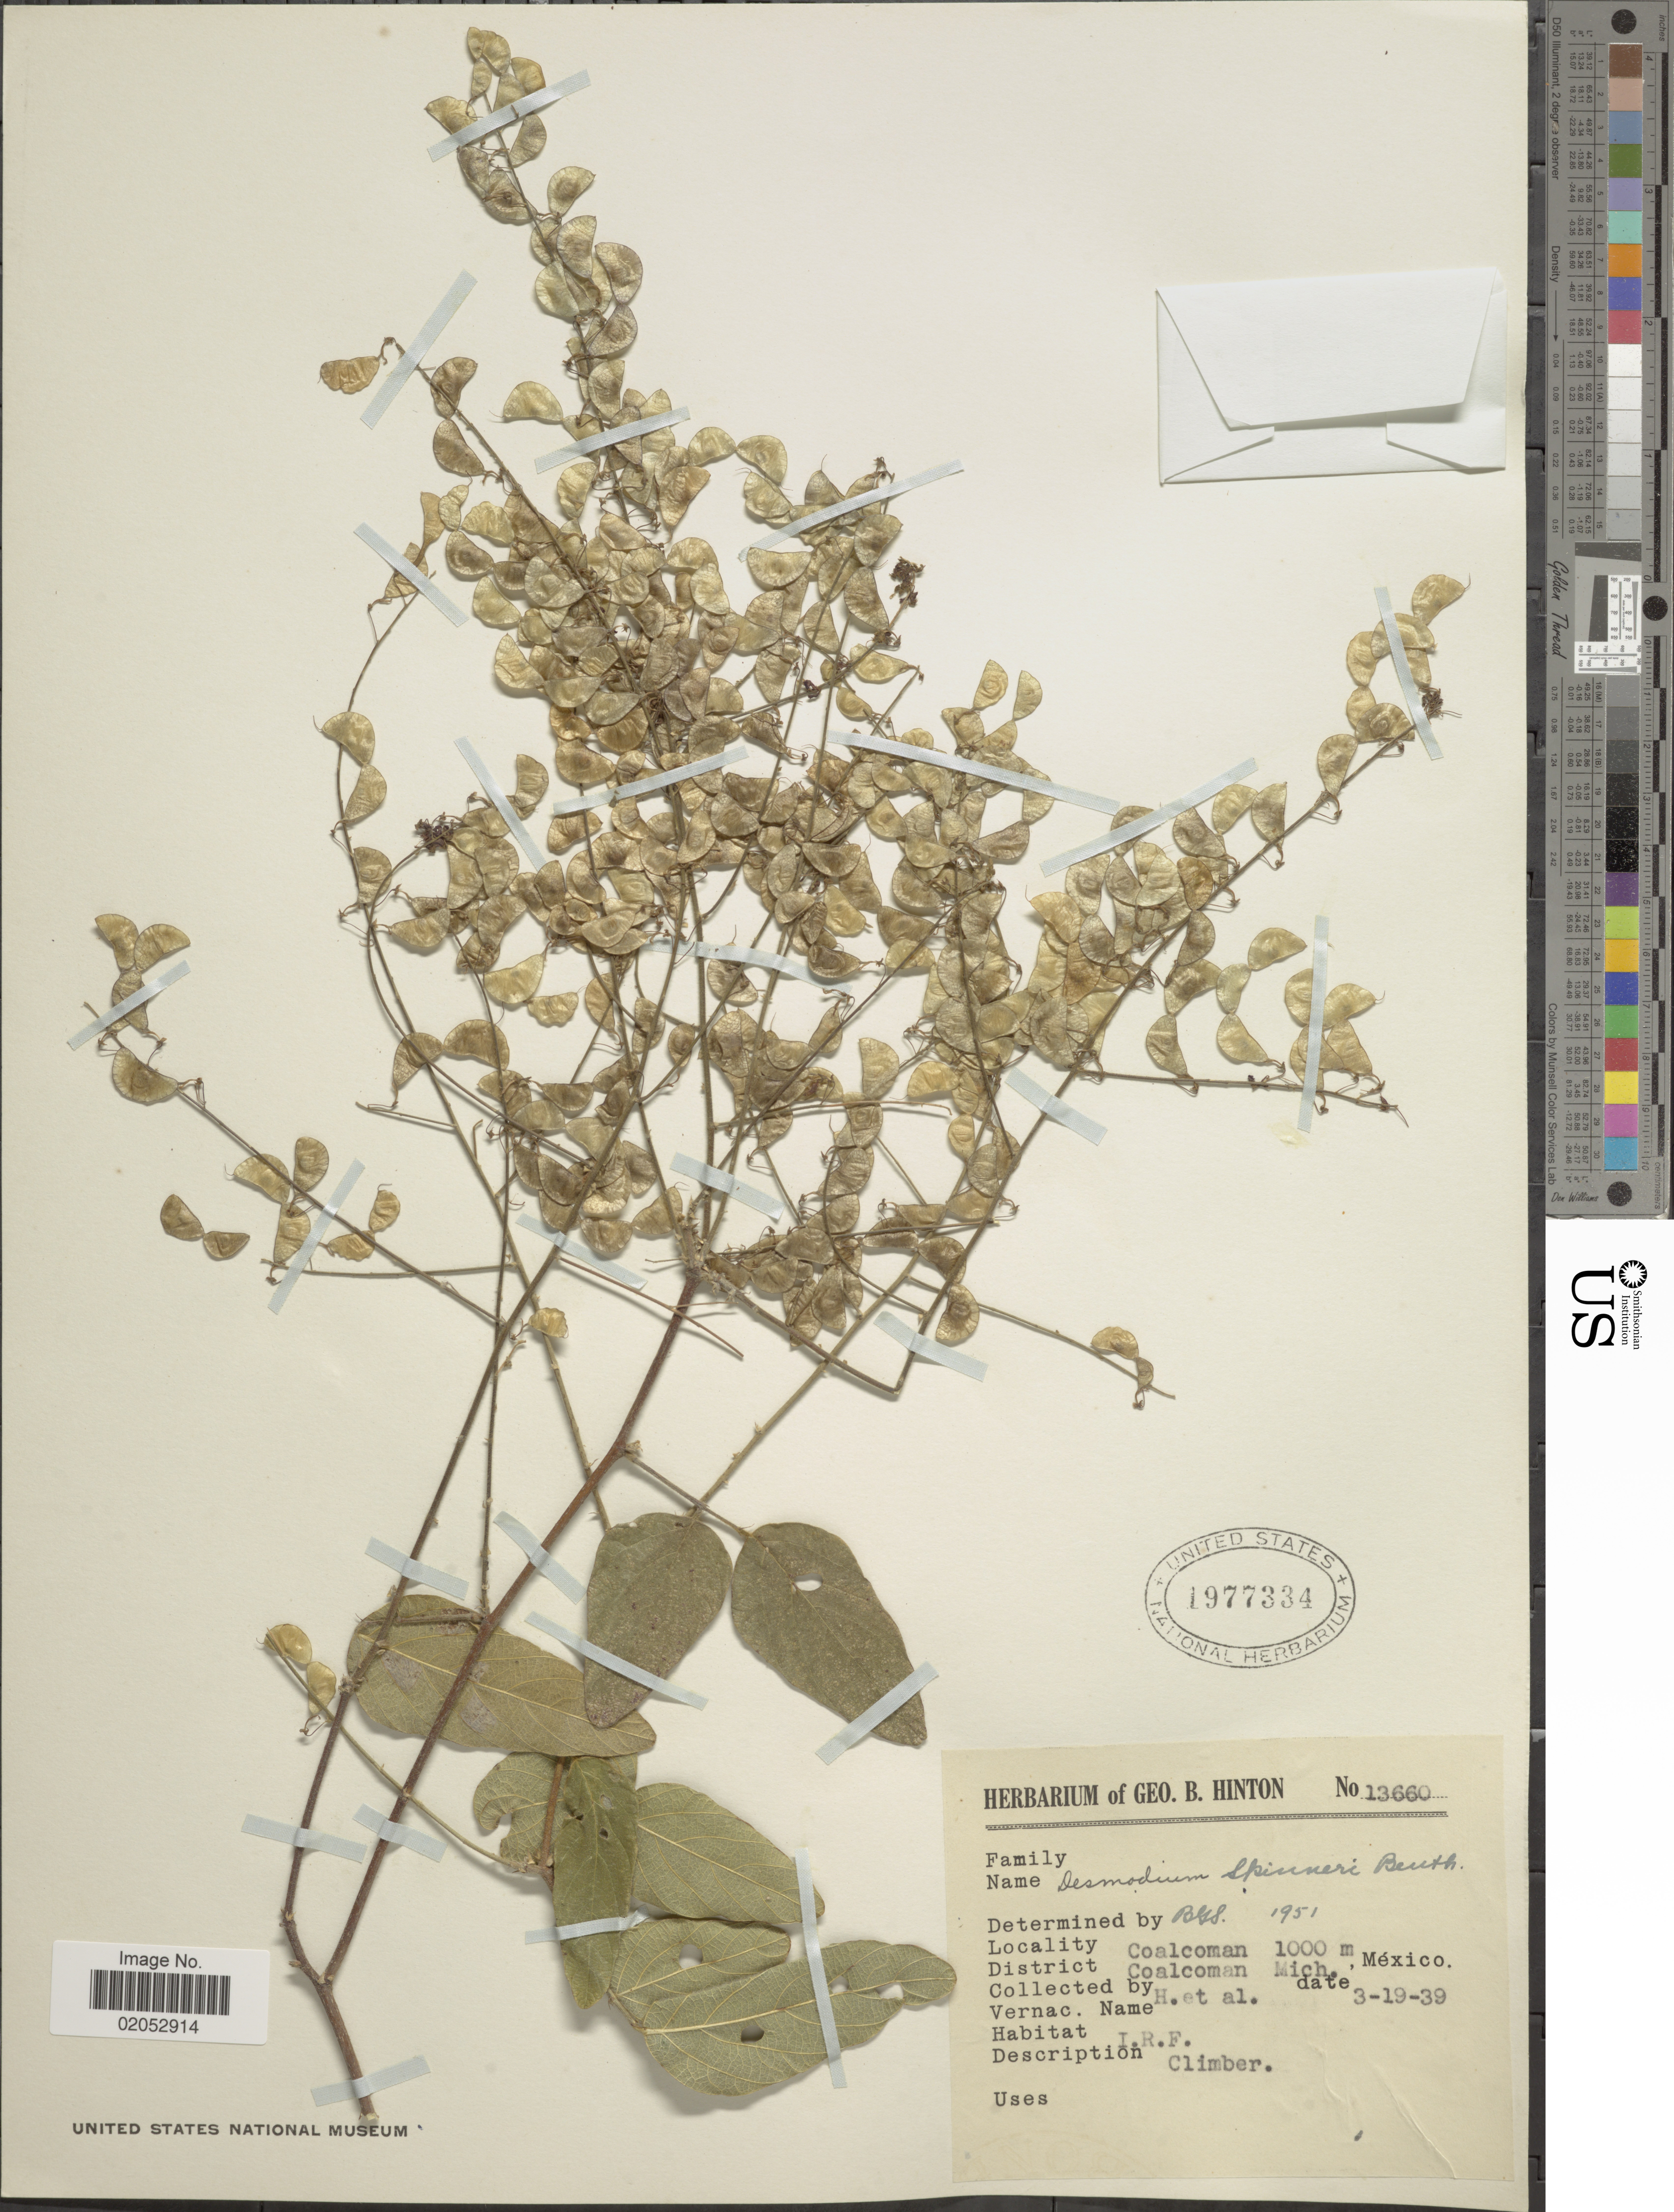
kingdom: Plantae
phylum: Tracheophyta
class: Magnoliopsida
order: Fabales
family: Fabaceae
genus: Desmodium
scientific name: Desmodium skinneri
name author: Benth. ex Hemsl.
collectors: G. B. Hinton & et al.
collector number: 13660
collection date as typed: Transcribed d/m/y: 19/3/39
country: Mexico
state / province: Michoacán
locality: Coalcoman. District Coalcoman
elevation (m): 1000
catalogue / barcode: US 1977334